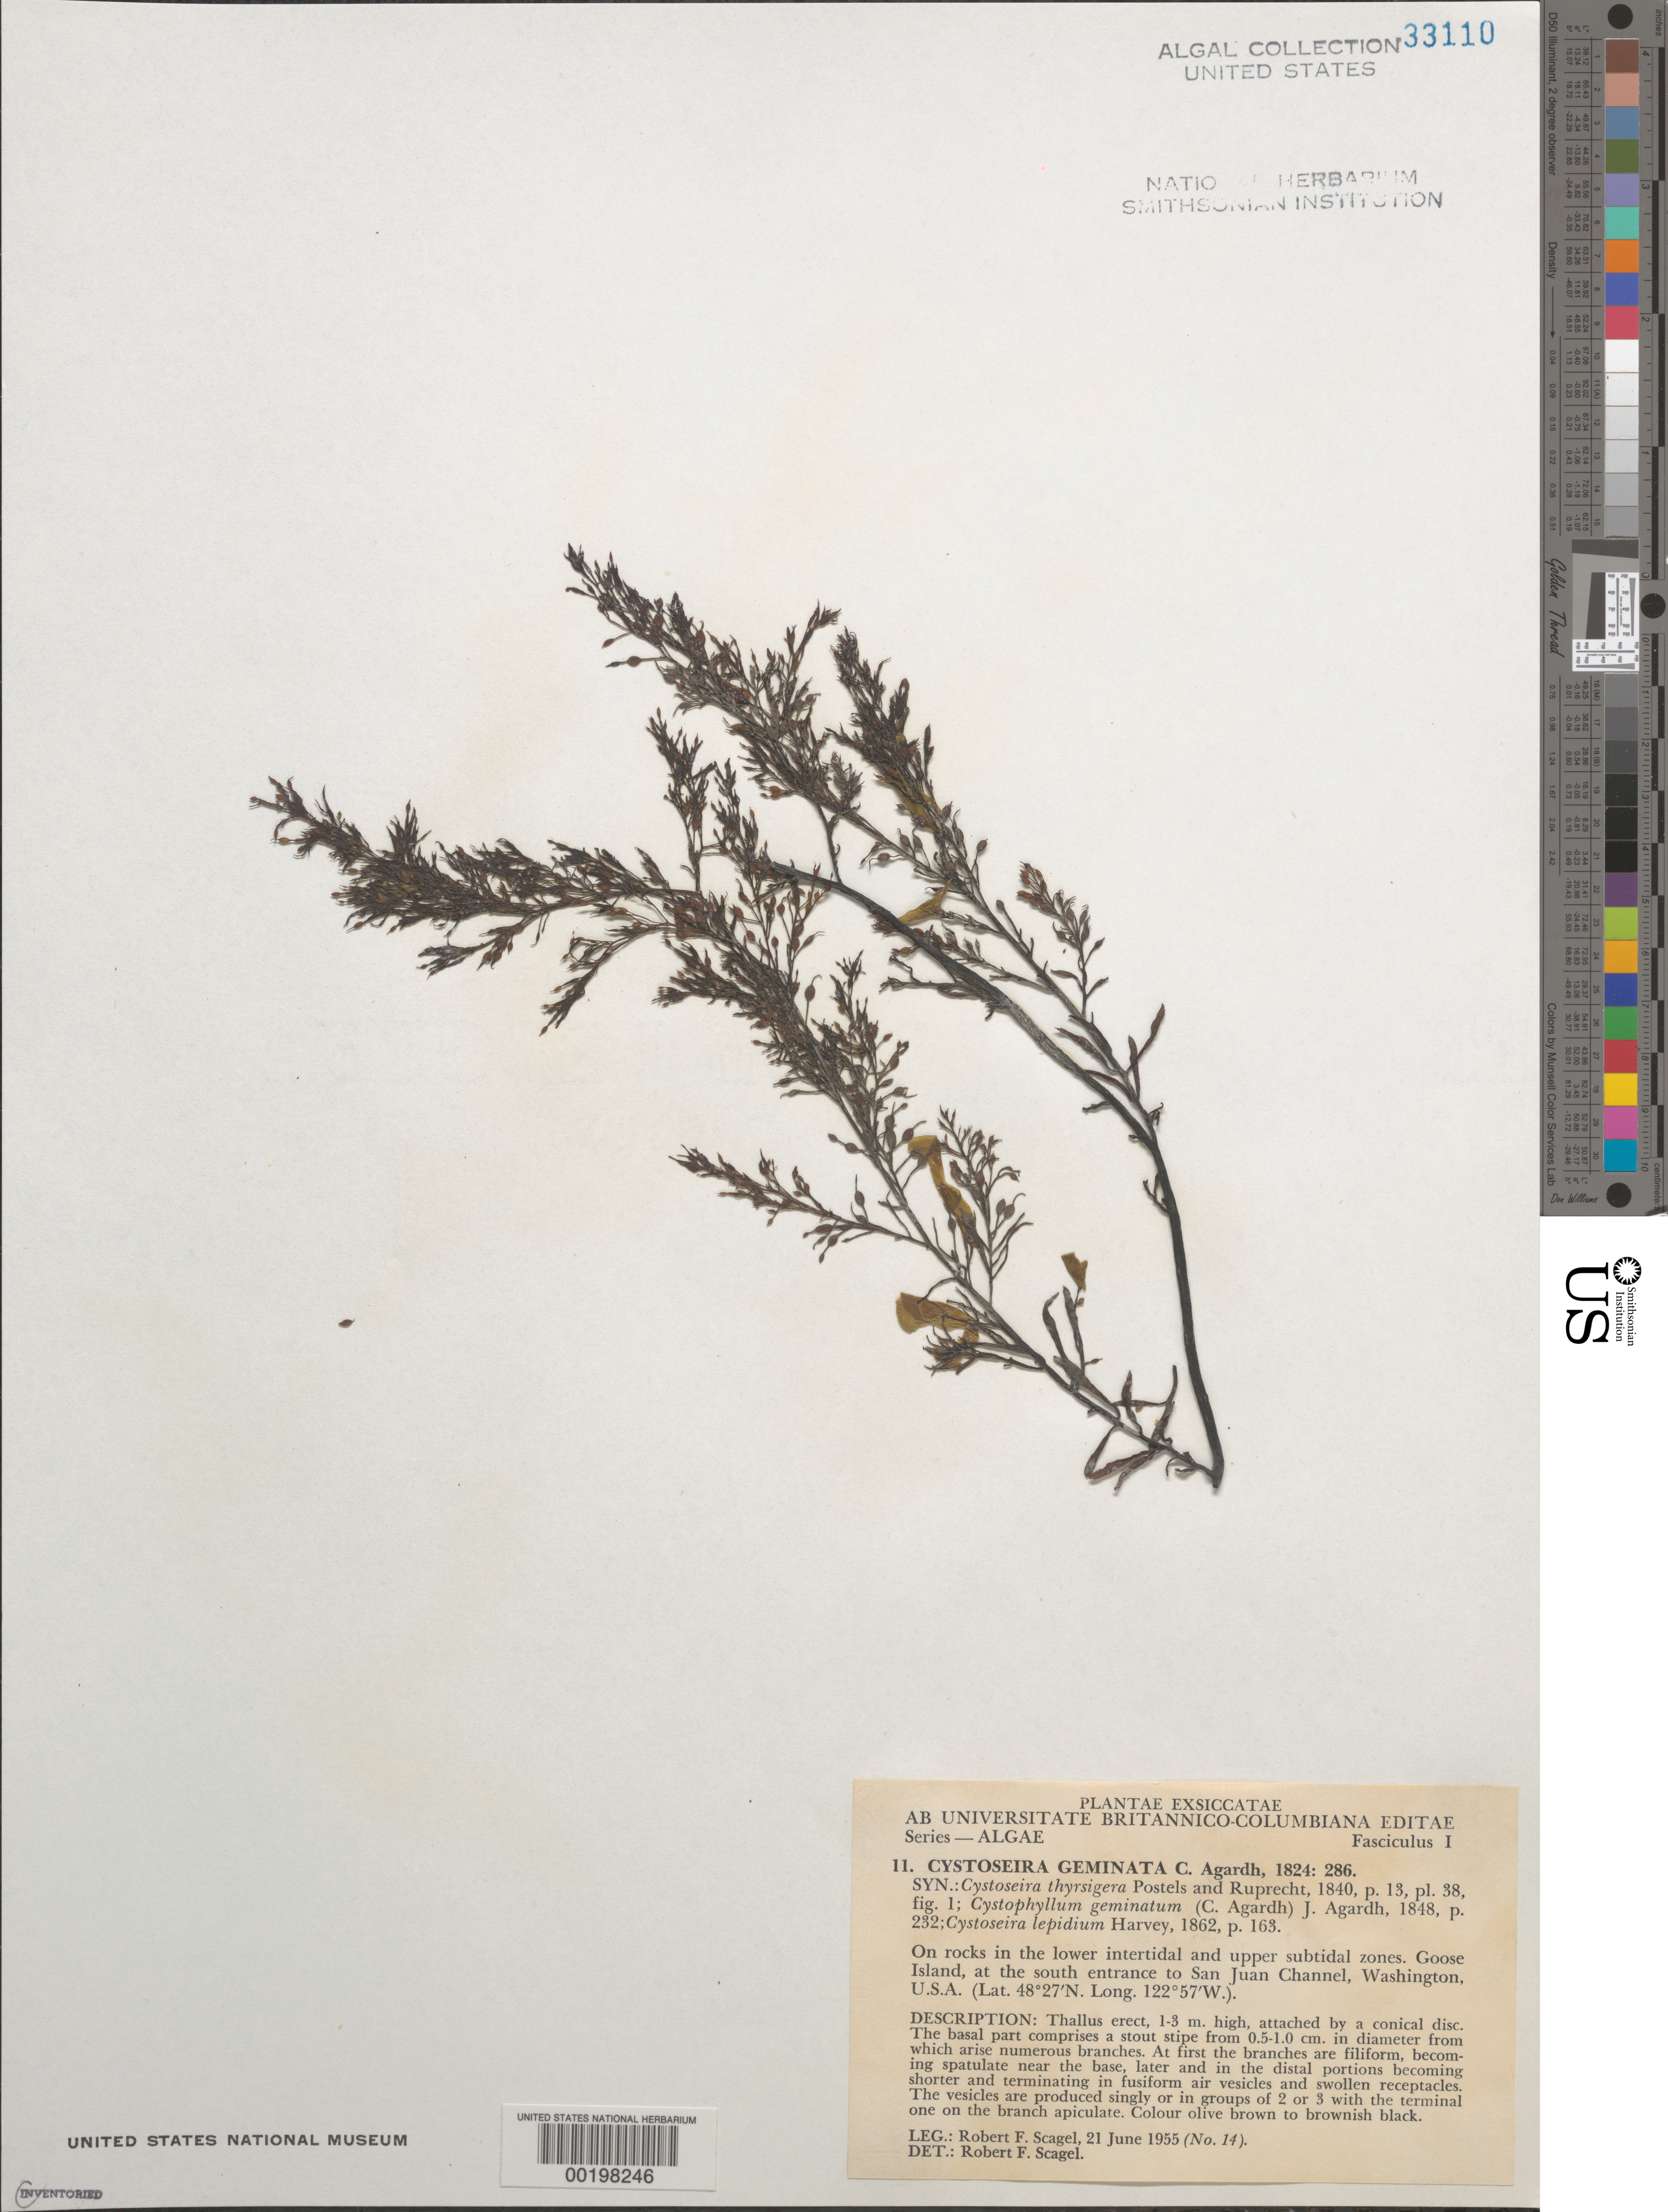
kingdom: Chromista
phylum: Ochrophyta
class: Phaeophyceae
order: Fucales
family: Sargassaceae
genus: Stephanocystis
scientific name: Stephanocystis geminata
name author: (C. Agardh) Draisma et al.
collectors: R. F. Scagel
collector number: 14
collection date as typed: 21 Jun 1955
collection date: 1955-06-21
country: United States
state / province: Washington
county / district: San Juan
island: Goose Island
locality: San Juan Channel south entrance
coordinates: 48 27' N, 122 57' W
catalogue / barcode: US 33110